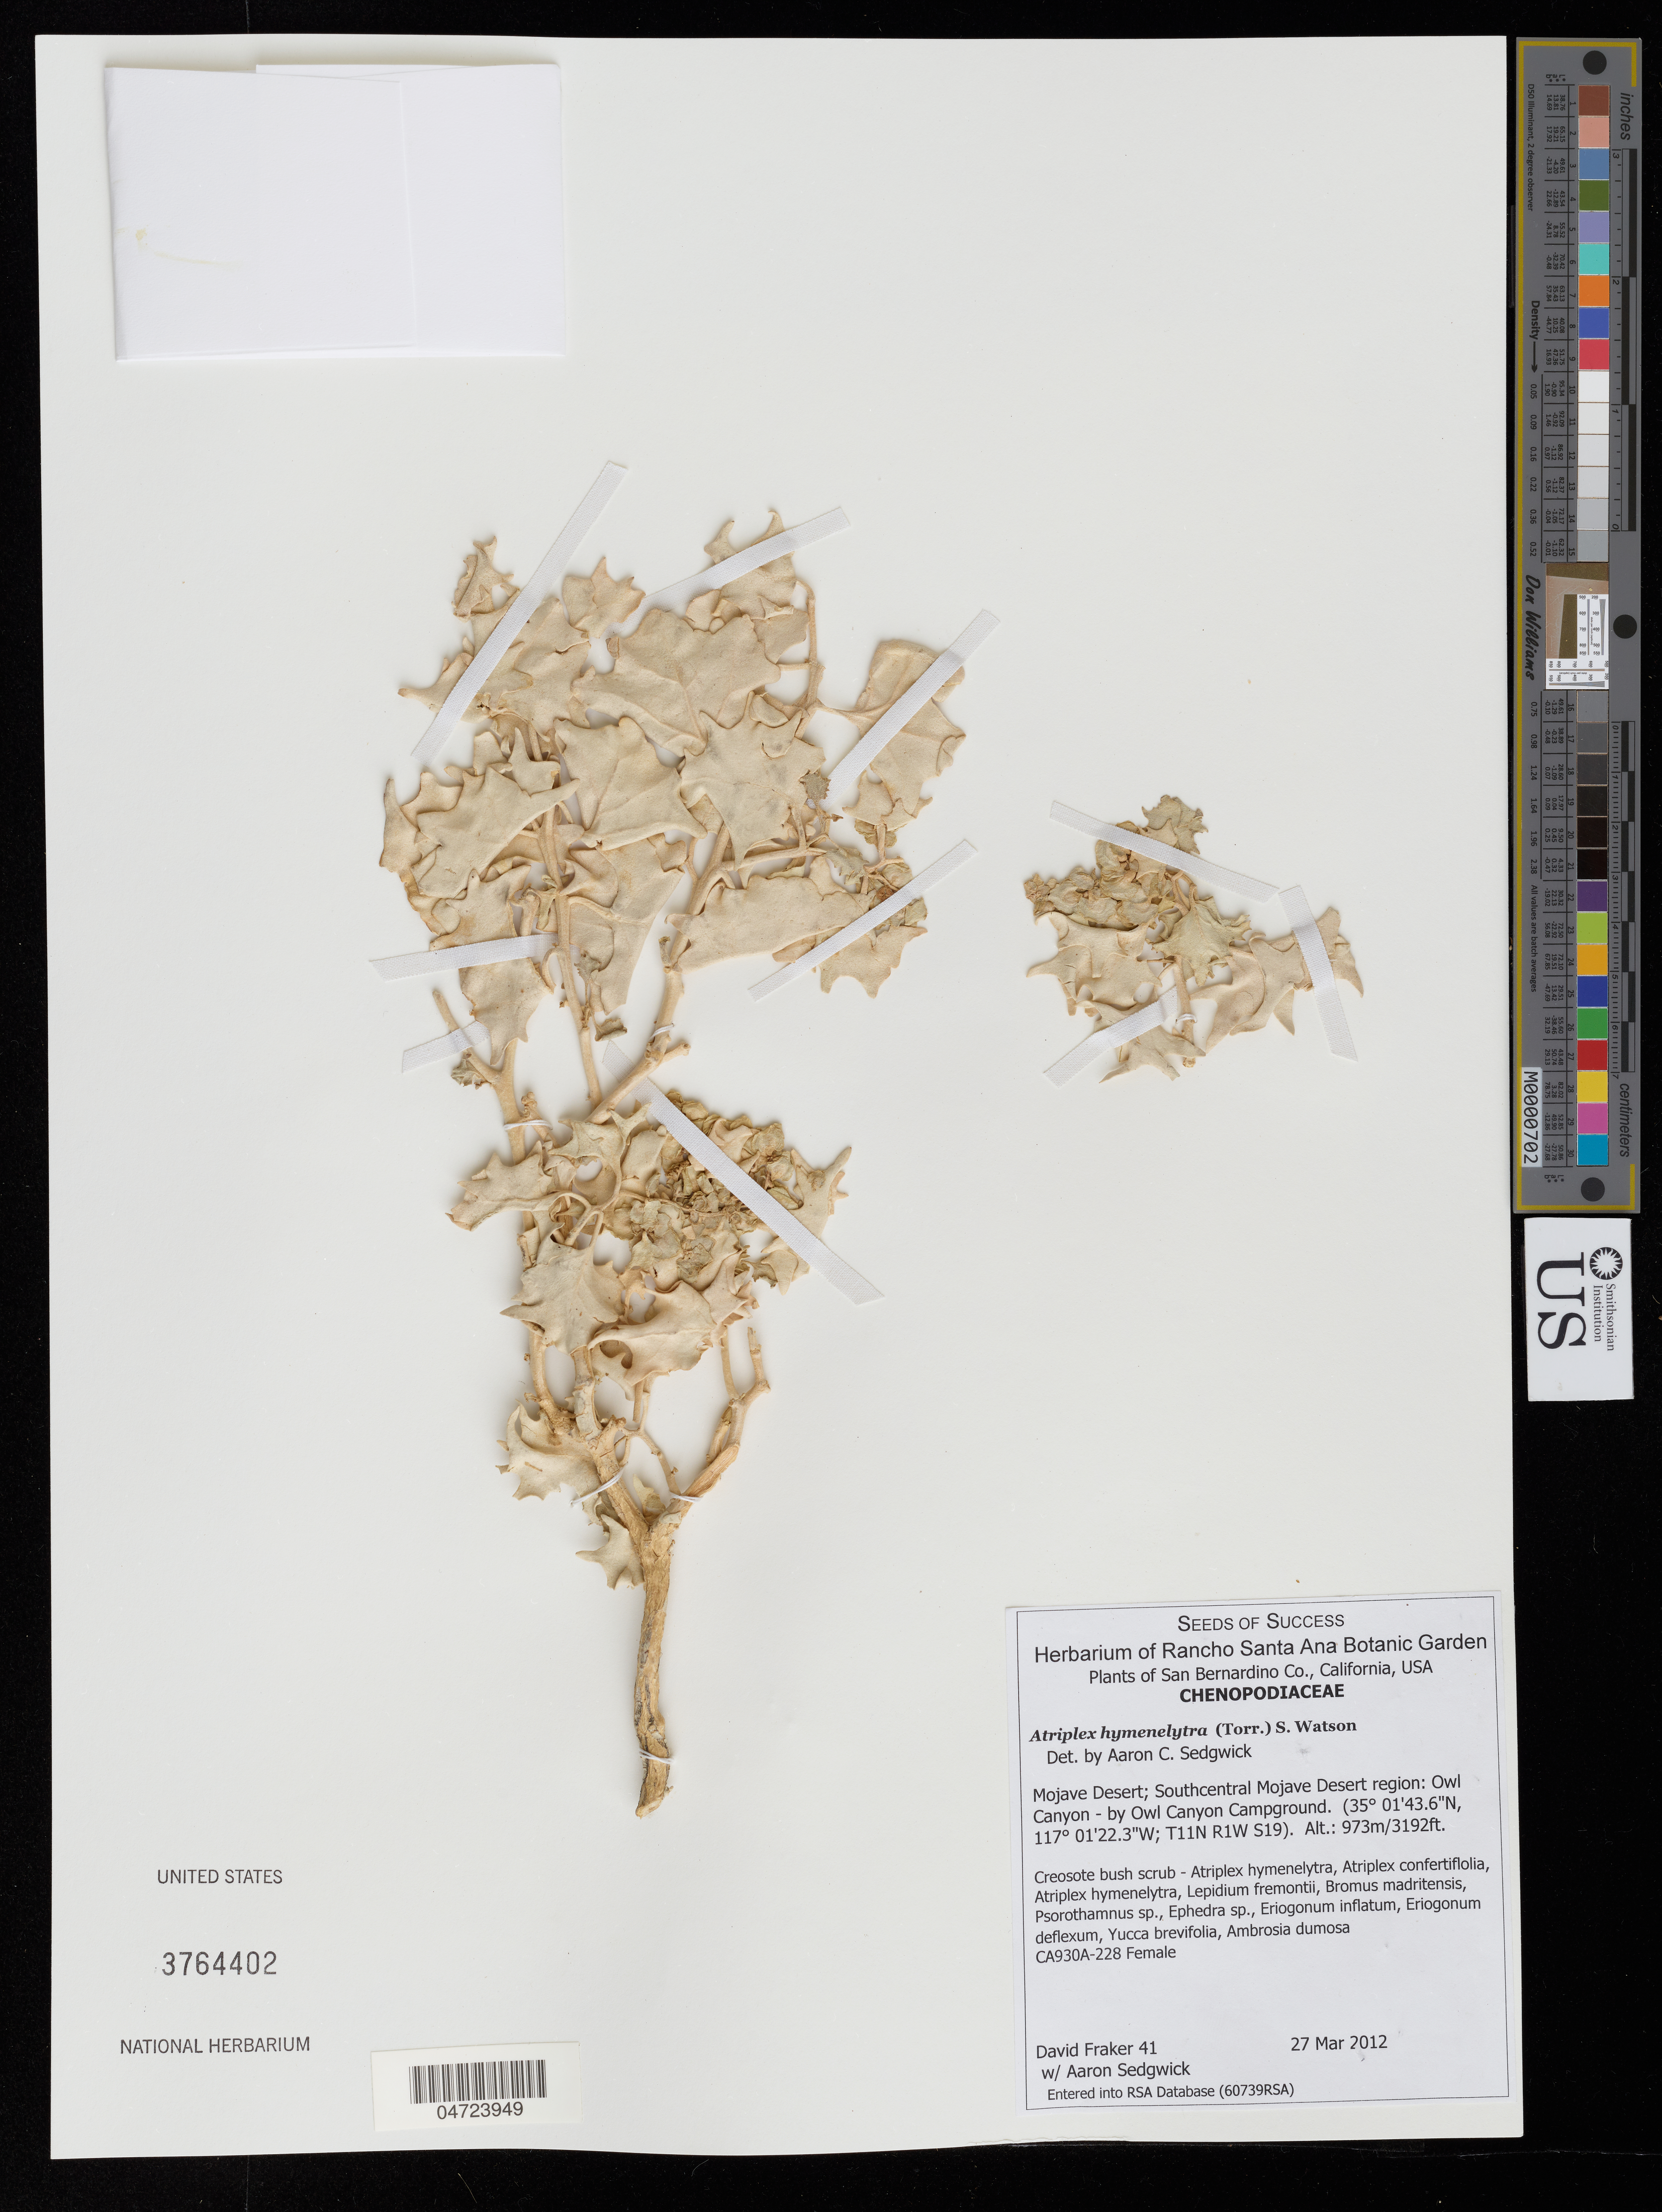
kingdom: Plantae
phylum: Tracheophyta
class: Magnoliopsida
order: Caryophyllales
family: Amaranthaceae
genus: Atriplex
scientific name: Atriplex hymenelytra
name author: (Torr.) S. Watson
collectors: D. Fraker & A. Sedgwick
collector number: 41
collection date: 2012-03-27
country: United States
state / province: California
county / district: San Bernardino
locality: San Bernardino Co. Mojave Desert; Southcentral Mojave Desert region: Owl Canyon - by Owl Canyon Campground. (T11N R1W S19).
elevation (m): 973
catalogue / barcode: US 3764402